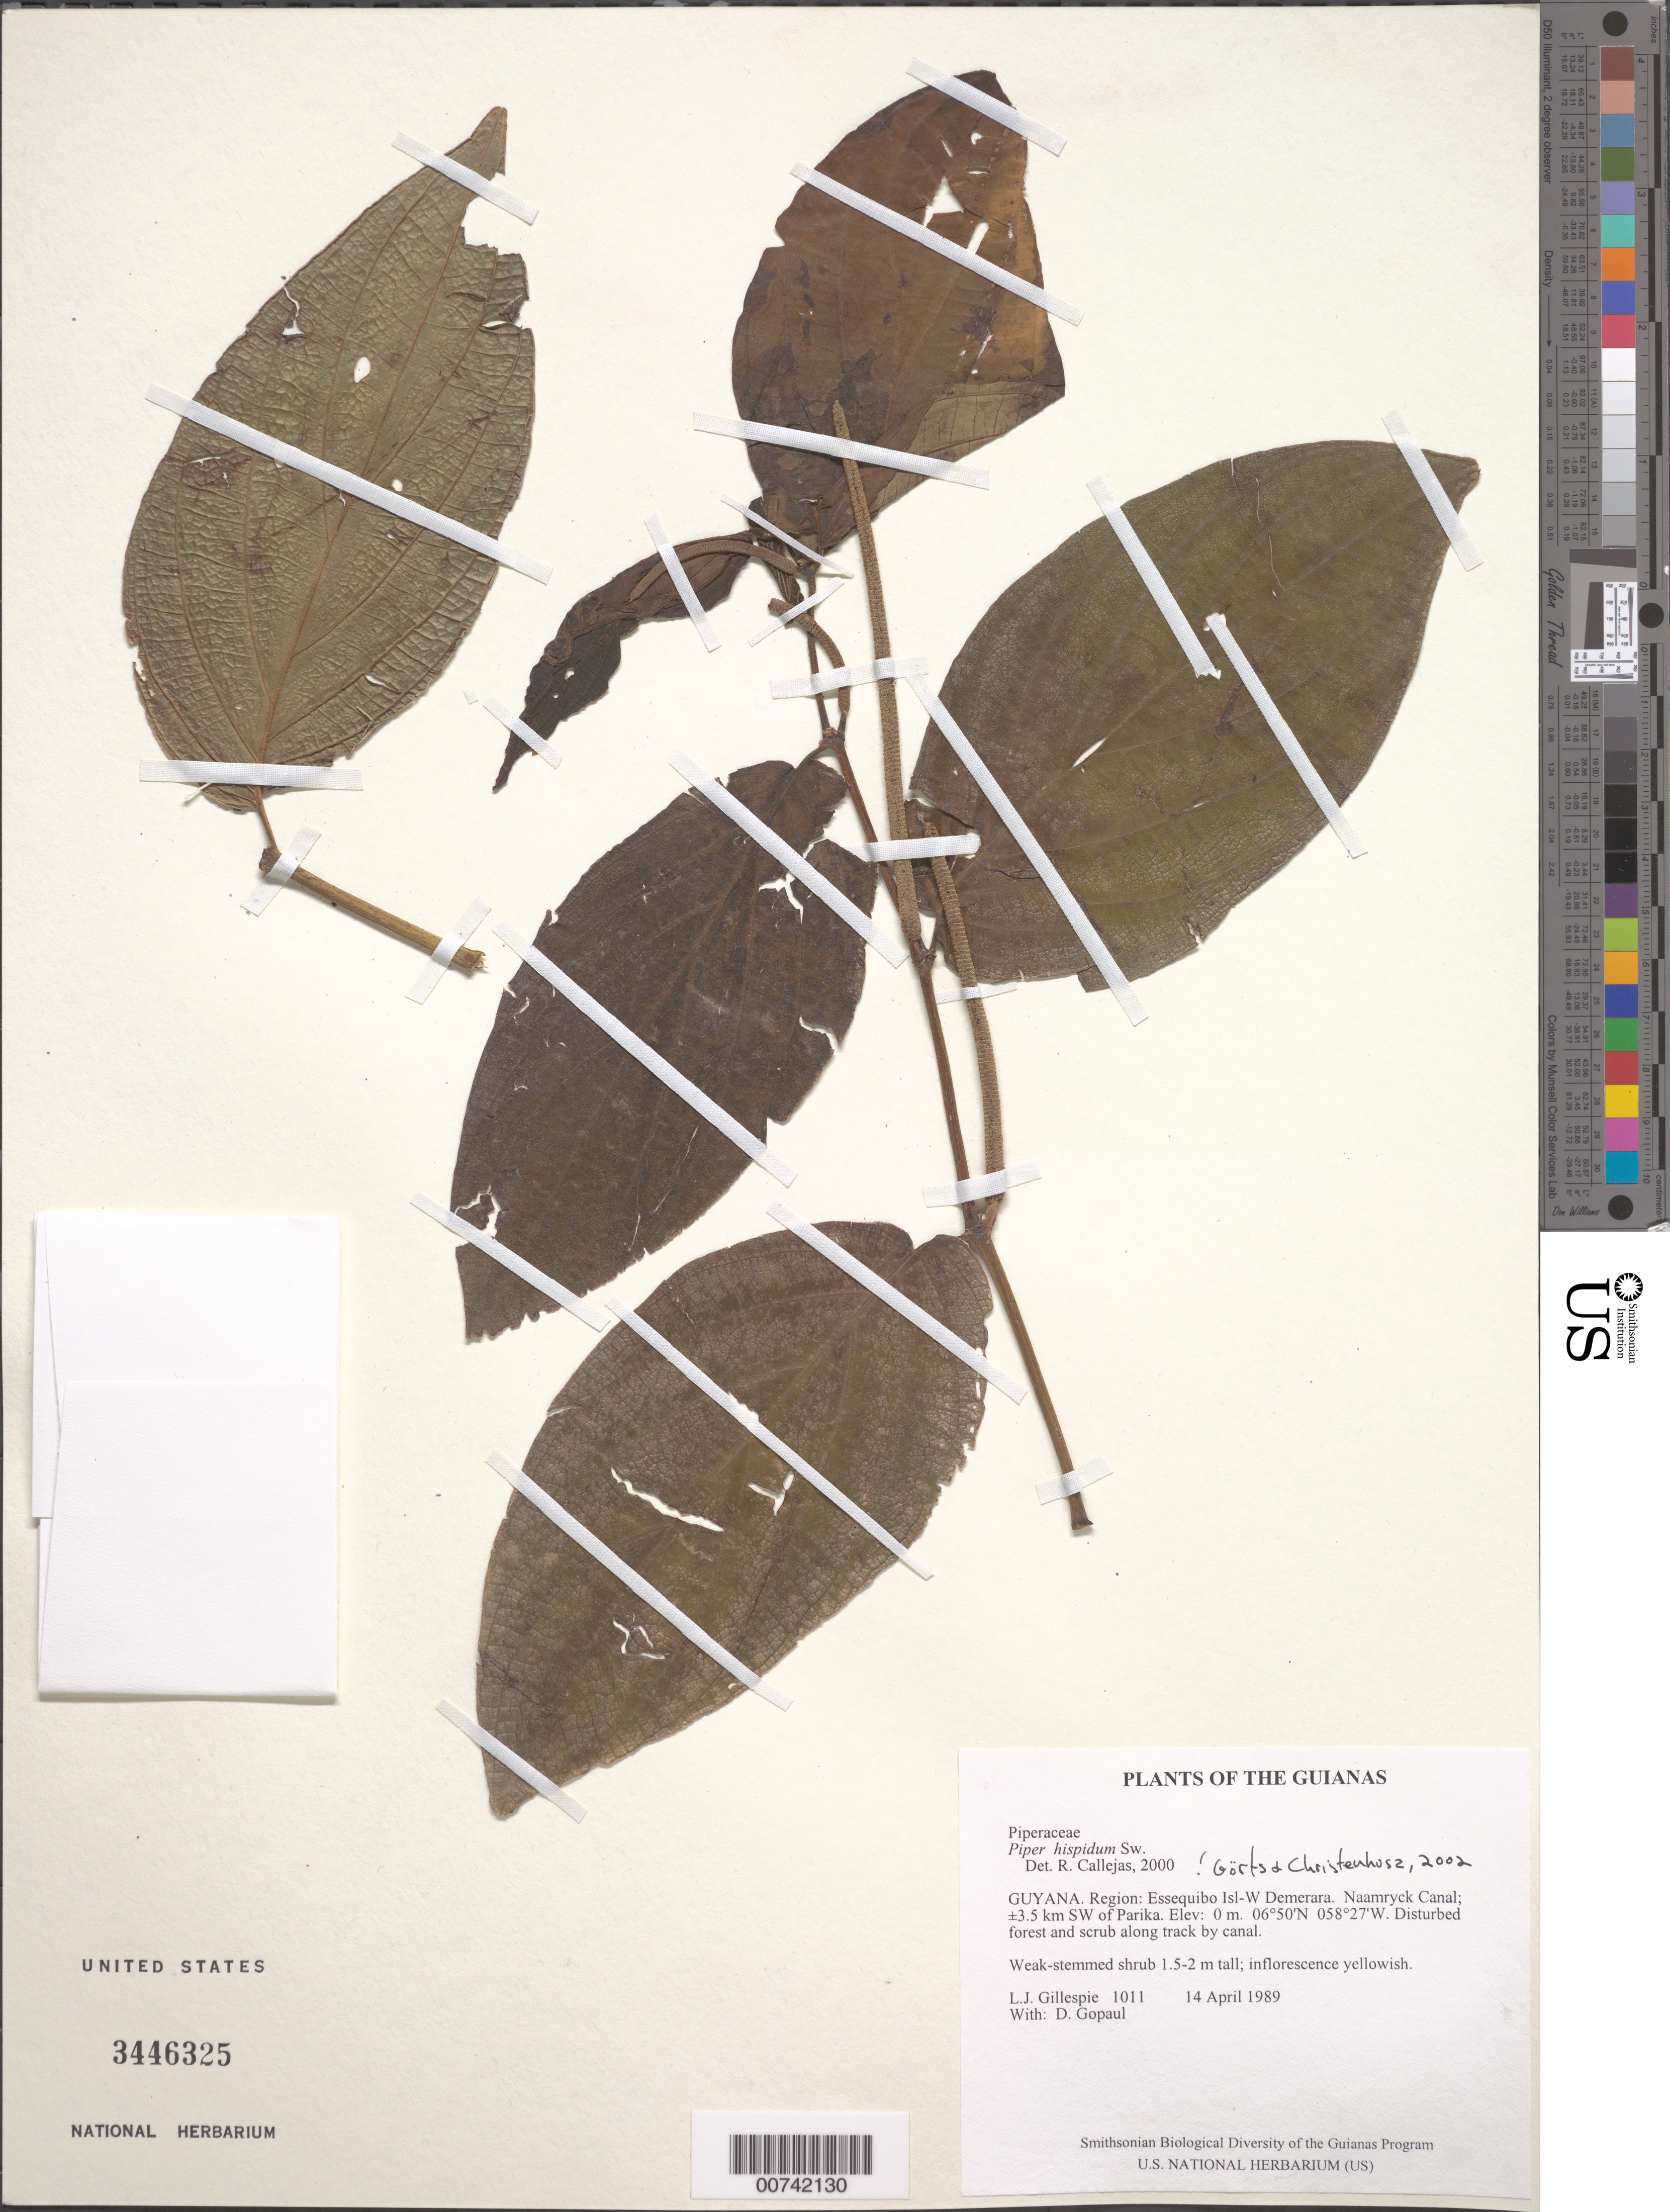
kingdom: Plantae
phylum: Tracheophyta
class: Magnoliopsida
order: Piperales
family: Piperaceae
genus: Piper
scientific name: Piper hispidum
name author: Sw.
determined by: Görts-van Rijn, A. R.; Christenhusz, M. J.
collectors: L. J. Gillespie & D. Gopaul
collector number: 1011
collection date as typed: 14 April 1989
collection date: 1989-04-14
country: Guyana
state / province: Essequibo Isl-W. Demerara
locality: Naamryck Canal; ±3.5 km SW of Parika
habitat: Disturbed forest and scrub along track by canal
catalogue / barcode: US 3446325